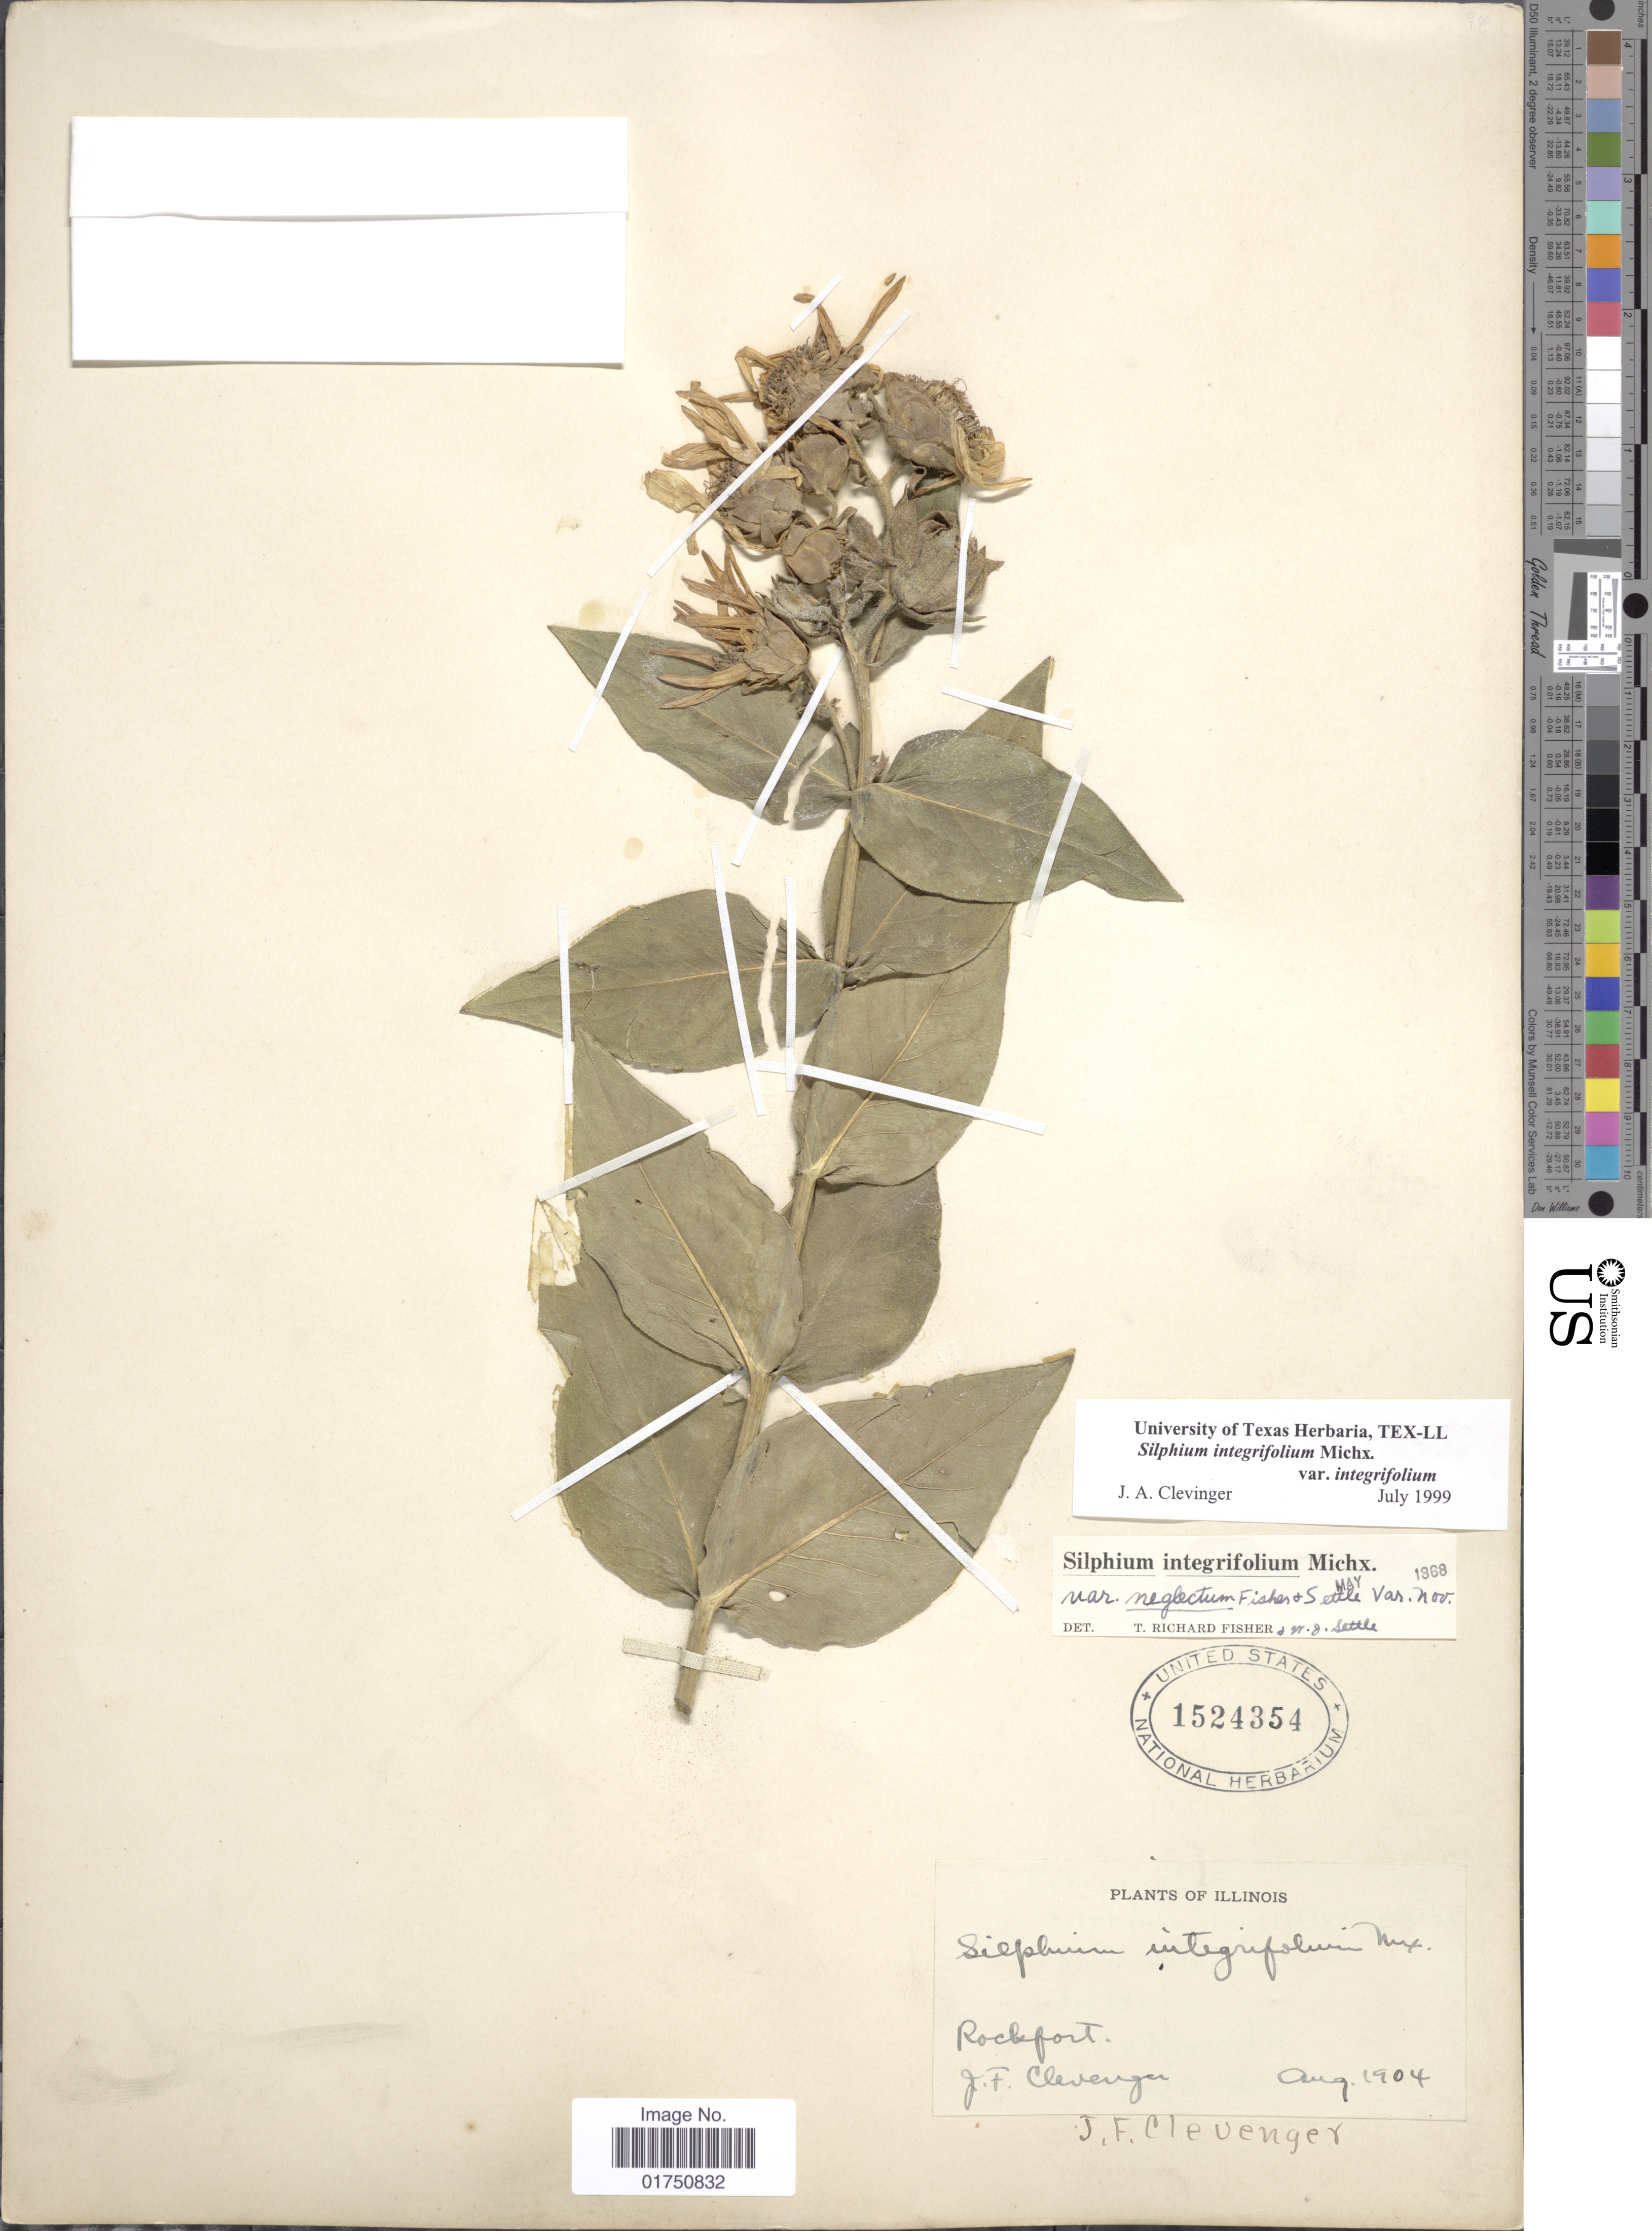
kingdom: Plantae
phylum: Tracheophyta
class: Magnoliopsida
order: Asterales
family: Asteraceae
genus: Silphium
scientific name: Silphium integrifolium var. integrifolium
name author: Michx.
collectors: J. F. Clevenger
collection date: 1904-08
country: United States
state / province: Illinois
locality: Rockfort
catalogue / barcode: US 1524354